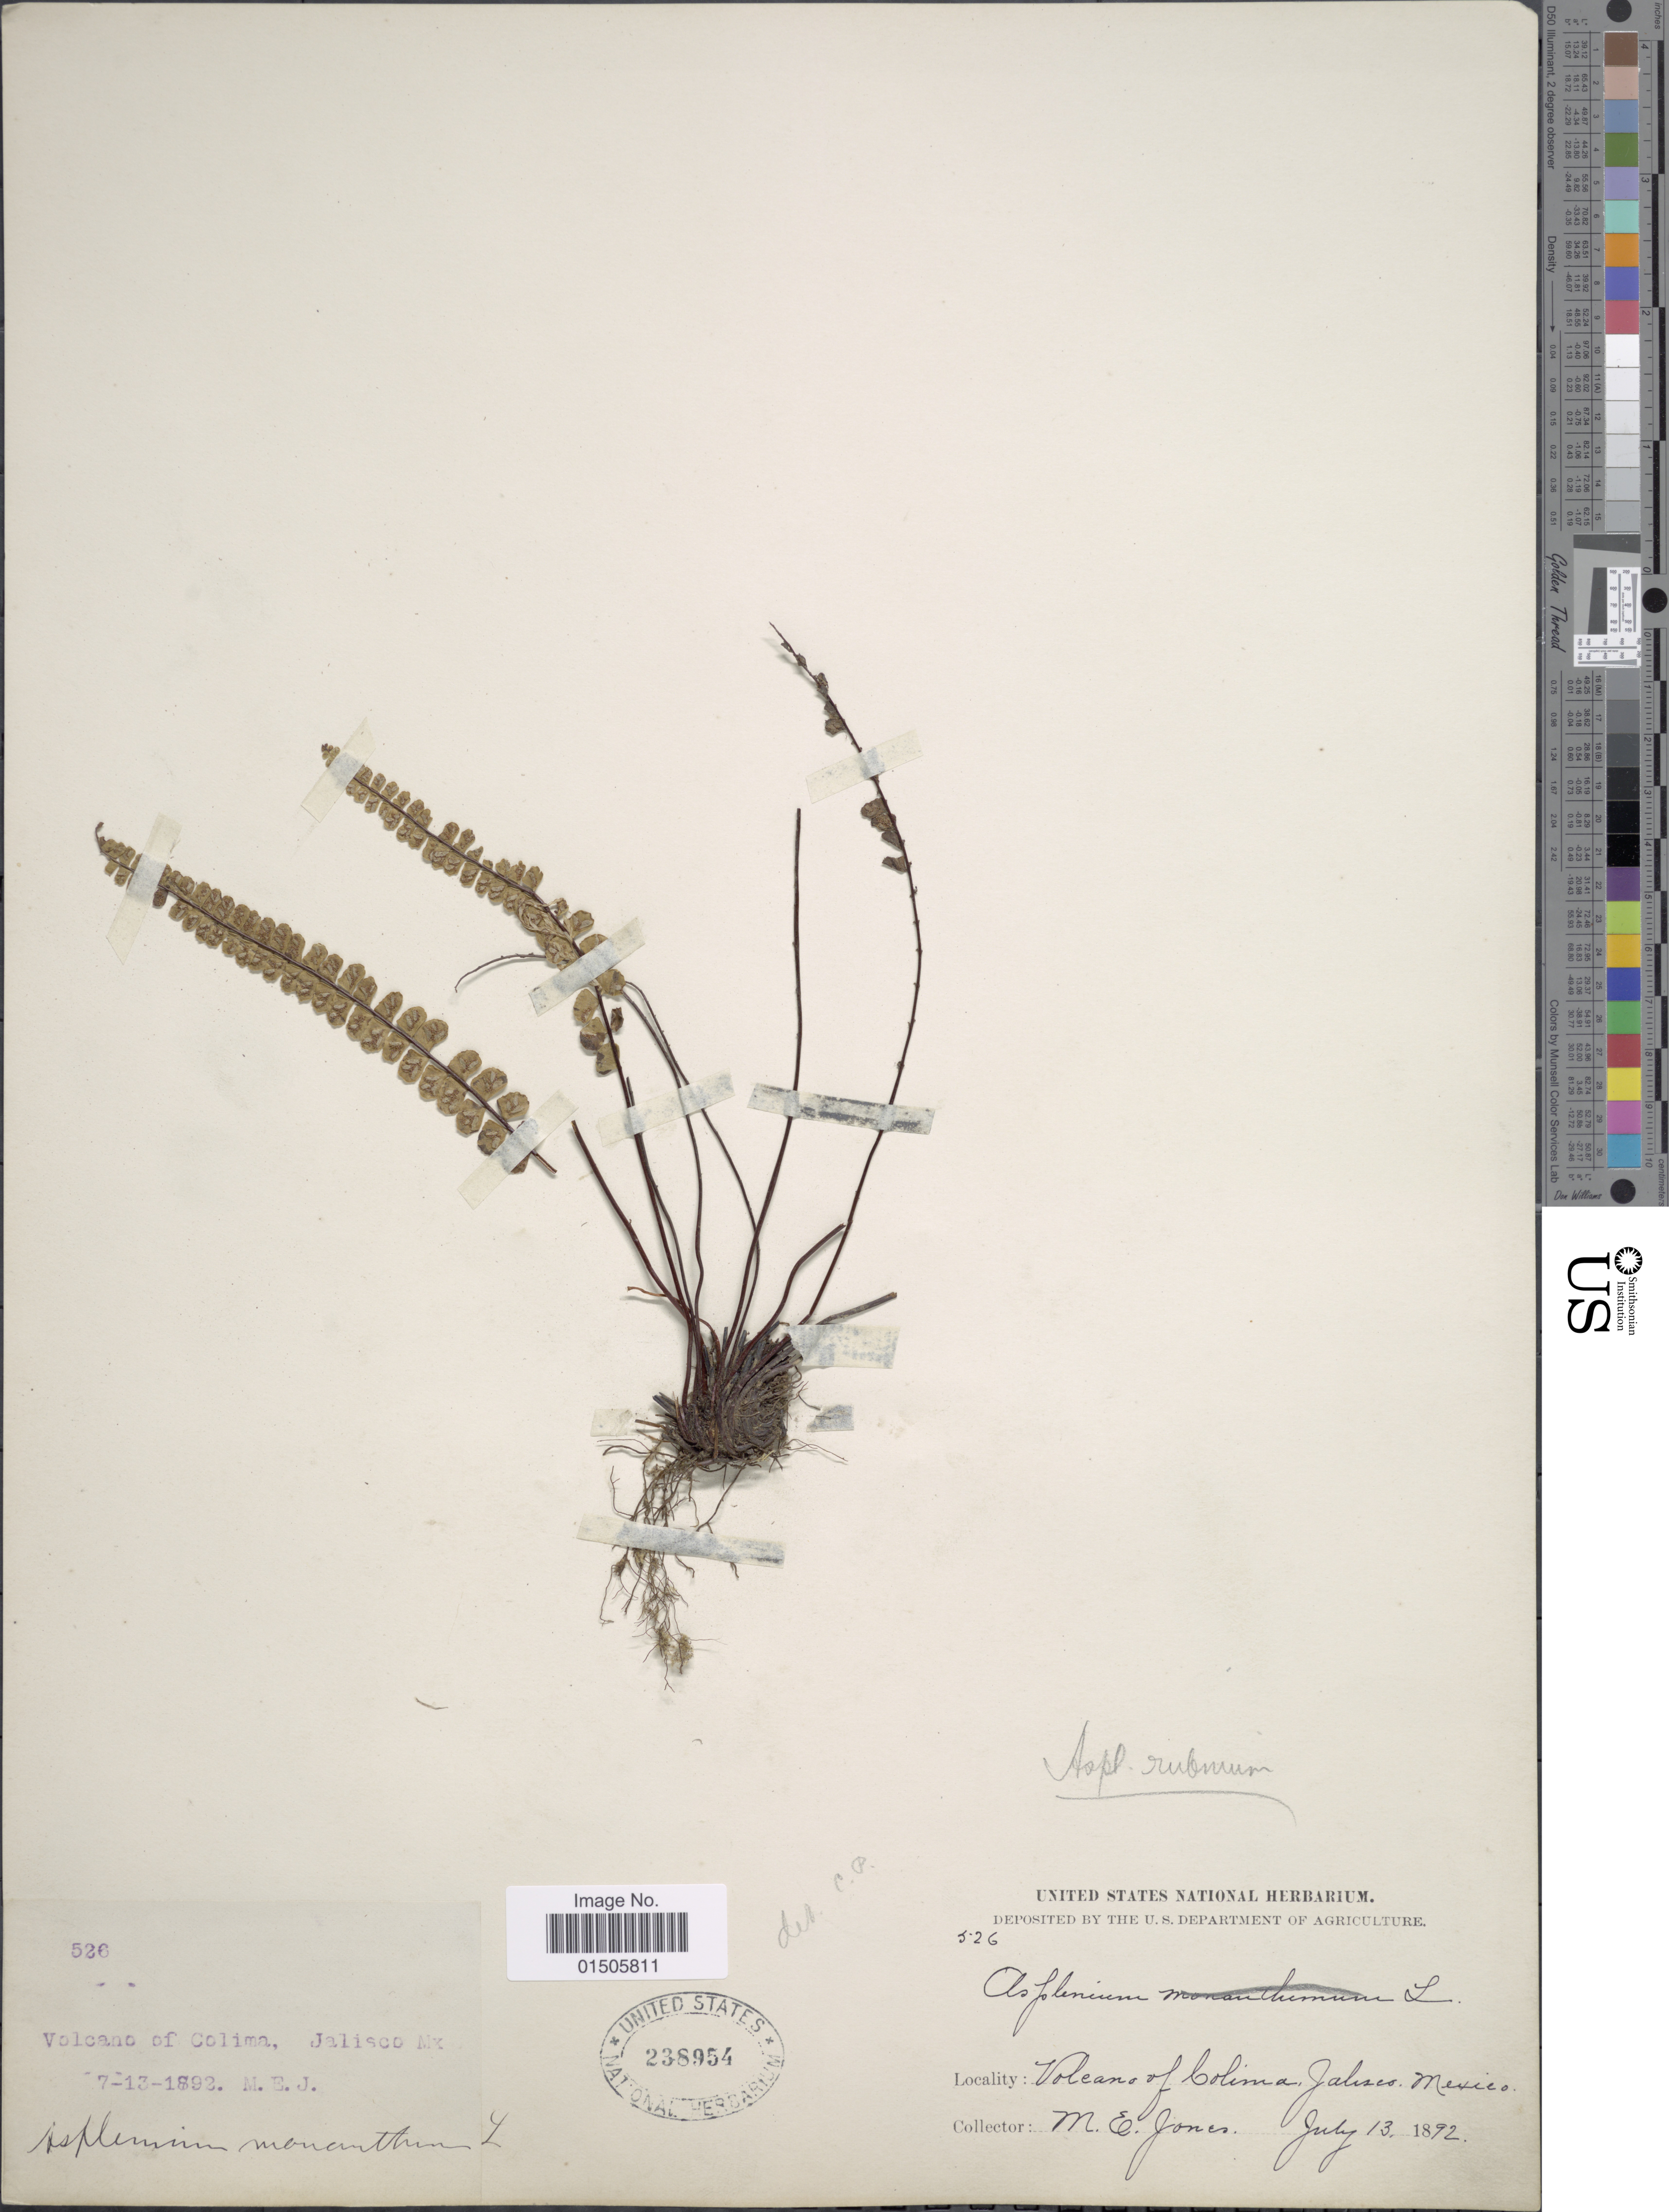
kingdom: Plantae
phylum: Tracheophyta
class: Polypodiopsida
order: Polypodiales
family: Aspleniaceae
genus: Asplenium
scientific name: Asplenium castaneum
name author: Schltdl. & Cham.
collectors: M. E. Jones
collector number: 526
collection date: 1892-07-13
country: Mexico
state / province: Jalisco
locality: Volcano of Colima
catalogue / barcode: US 238954